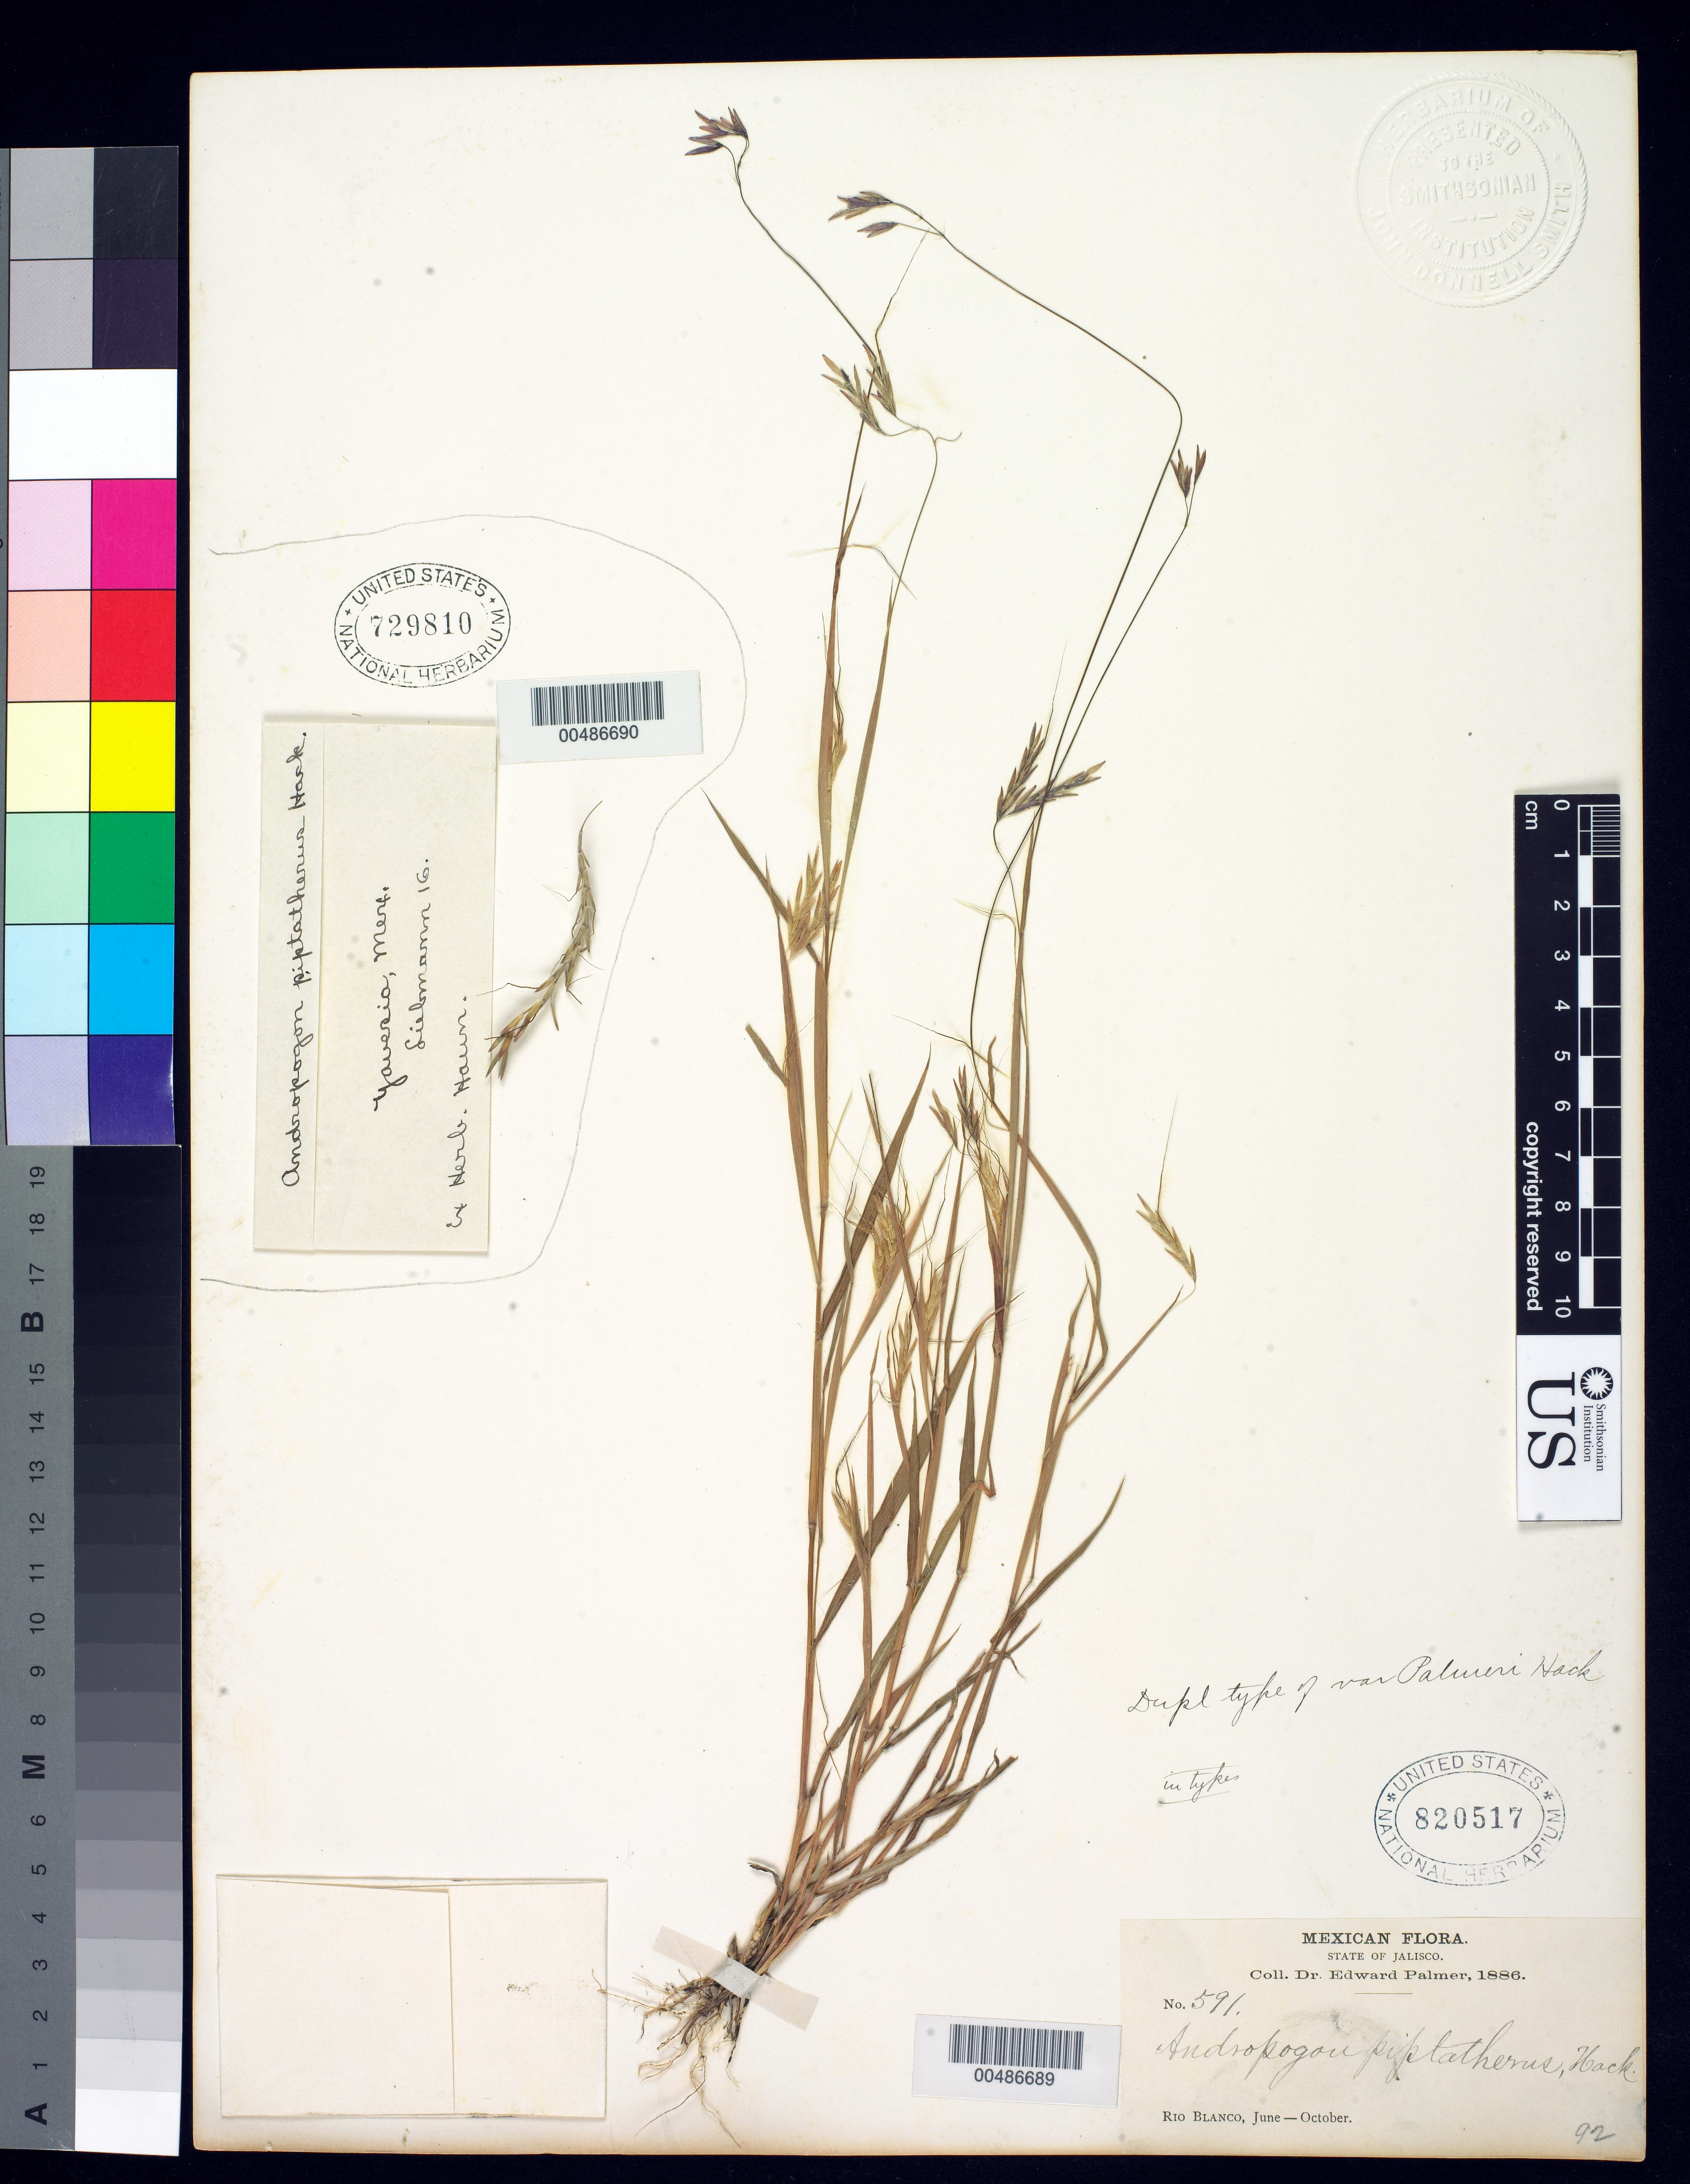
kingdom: Plantae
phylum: Tracheophyta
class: Liliopsida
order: Poales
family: Poaceae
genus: Euclasta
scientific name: Euclasta condylotricha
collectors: F. M. Liebmann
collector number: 16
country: Mexico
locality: Yavesia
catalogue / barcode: US 729810